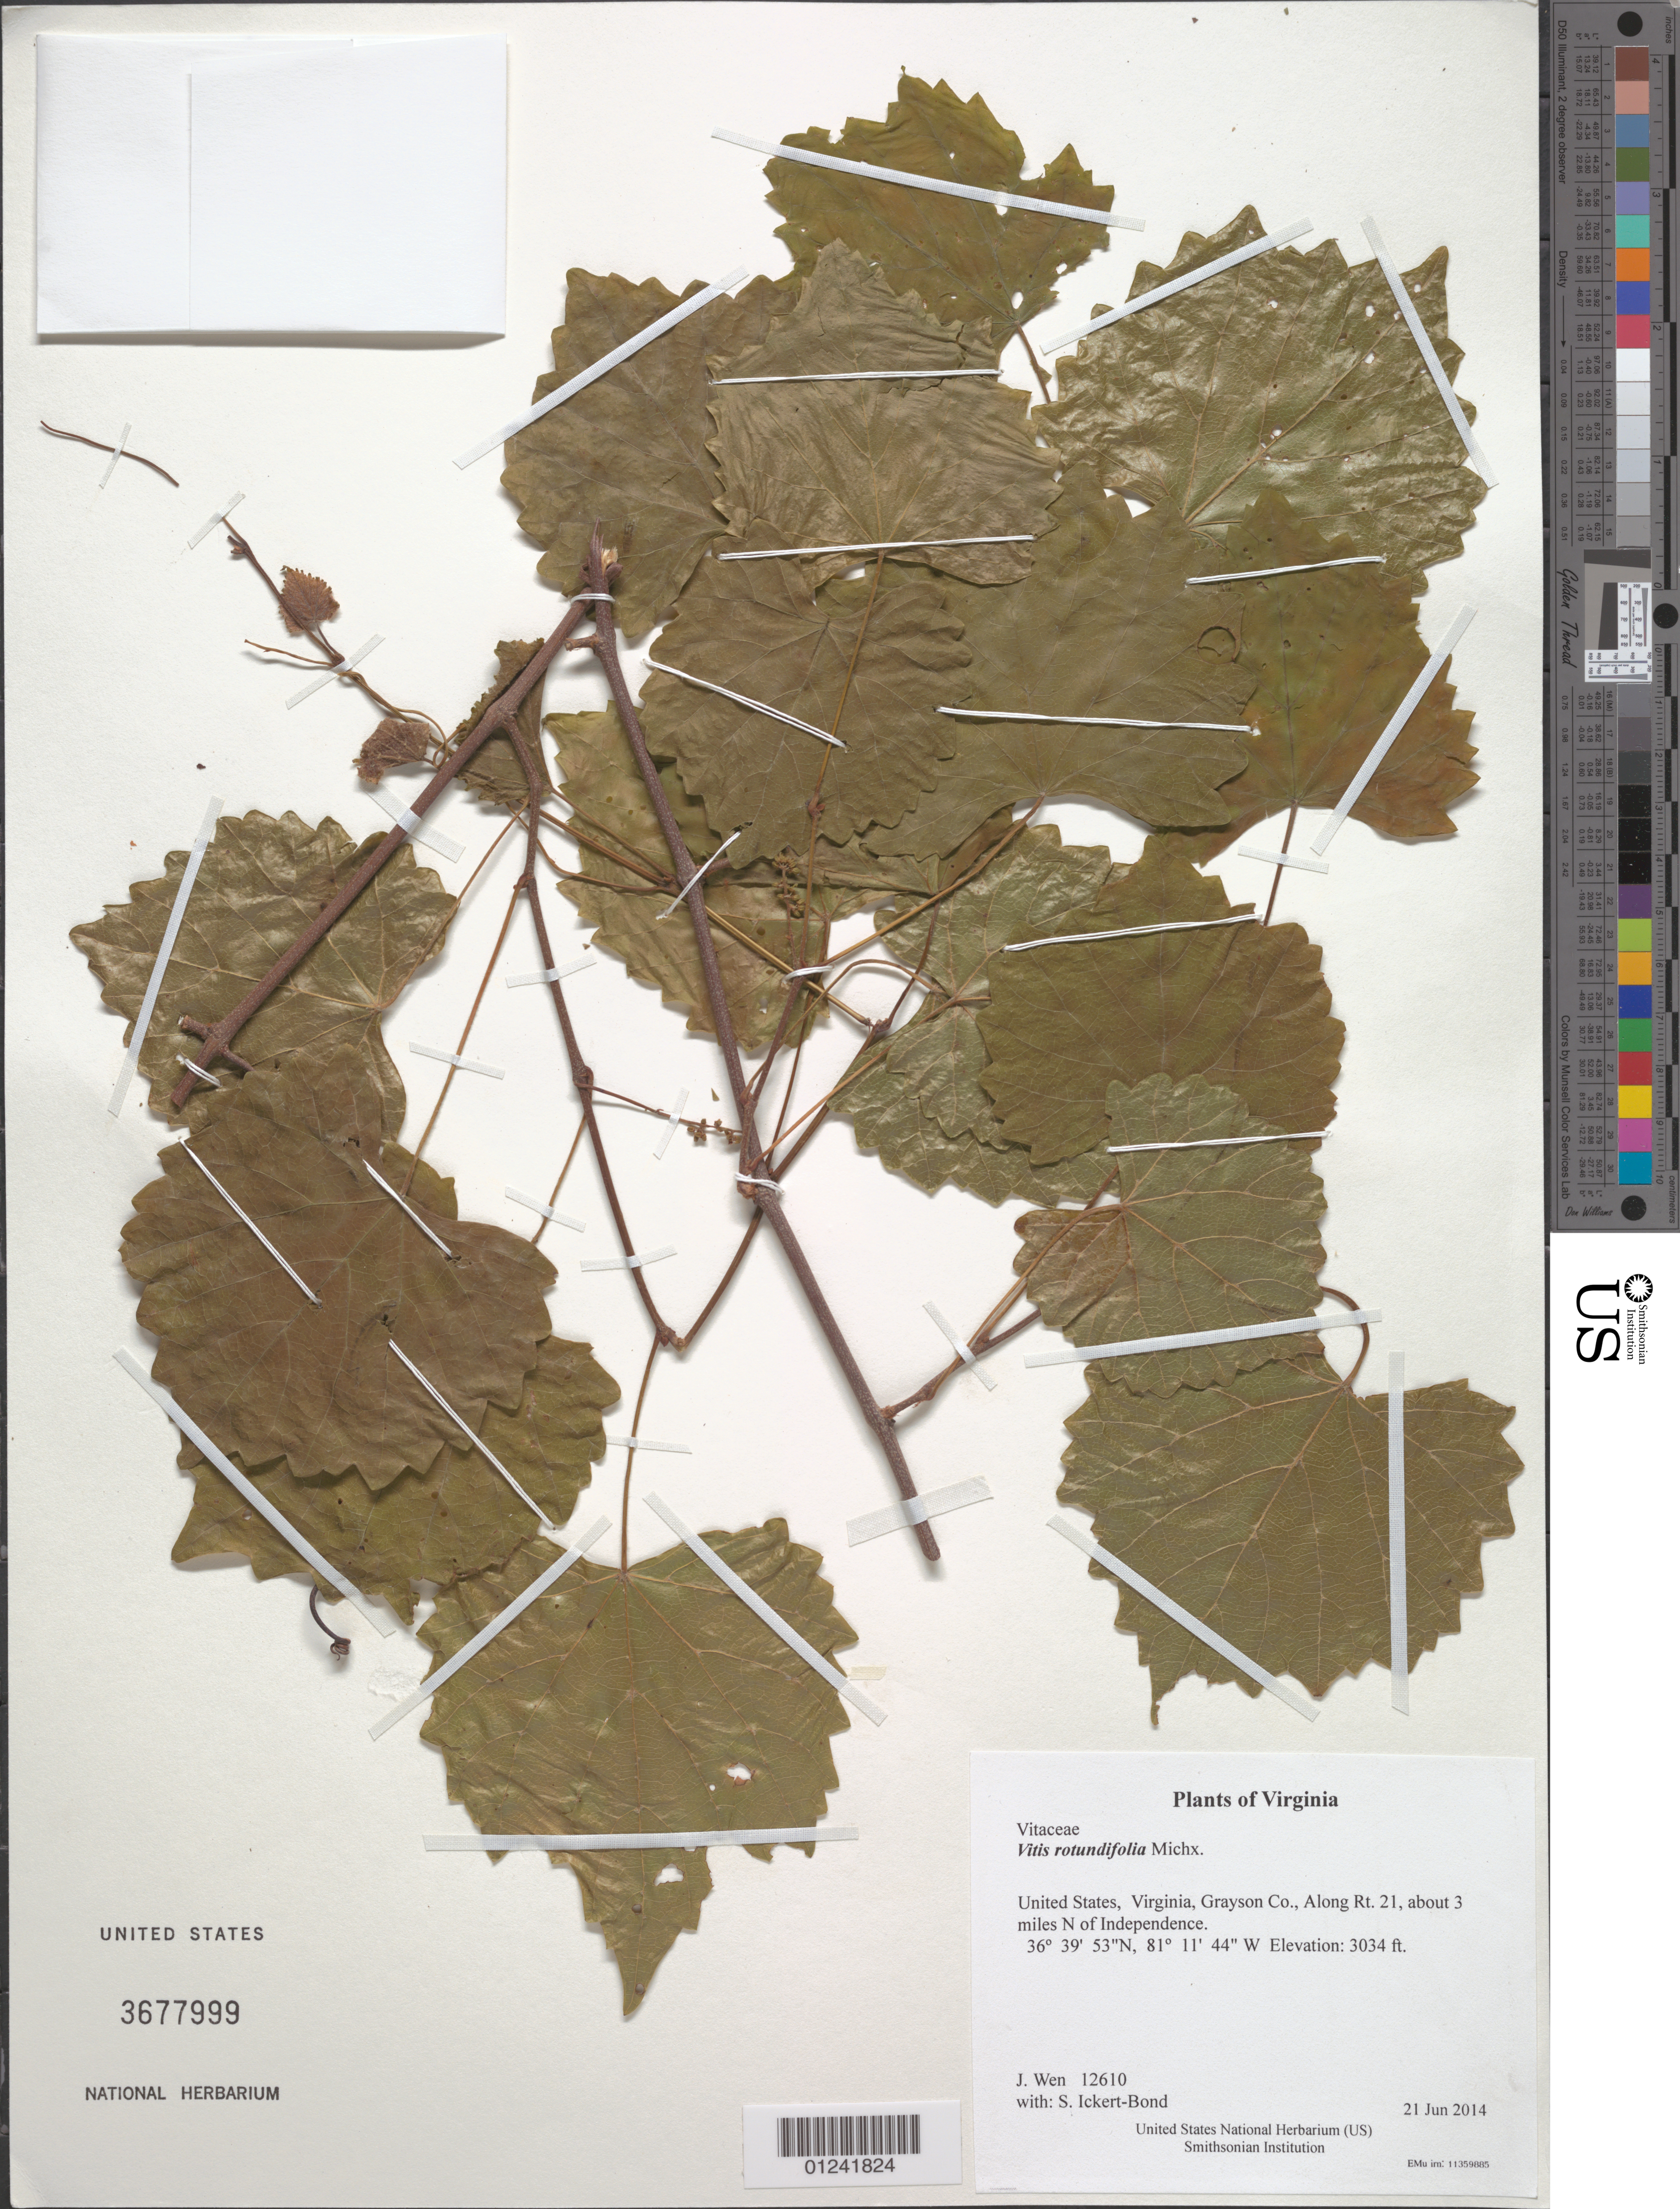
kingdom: Plantae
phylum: Tracheophyta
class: Magnoliopsida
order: Vitales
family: Vitaceae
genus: Vitis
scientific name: Vitis rotundifolia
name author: Michx.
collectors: J. Wen & S. Ickert-Bond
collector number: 12610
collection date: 2014-06-21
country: United States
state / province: Virginia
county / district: Grayson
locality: Along Rt. 21, about 3 miles N of Independence.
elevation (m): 925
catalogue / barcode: US 3677999